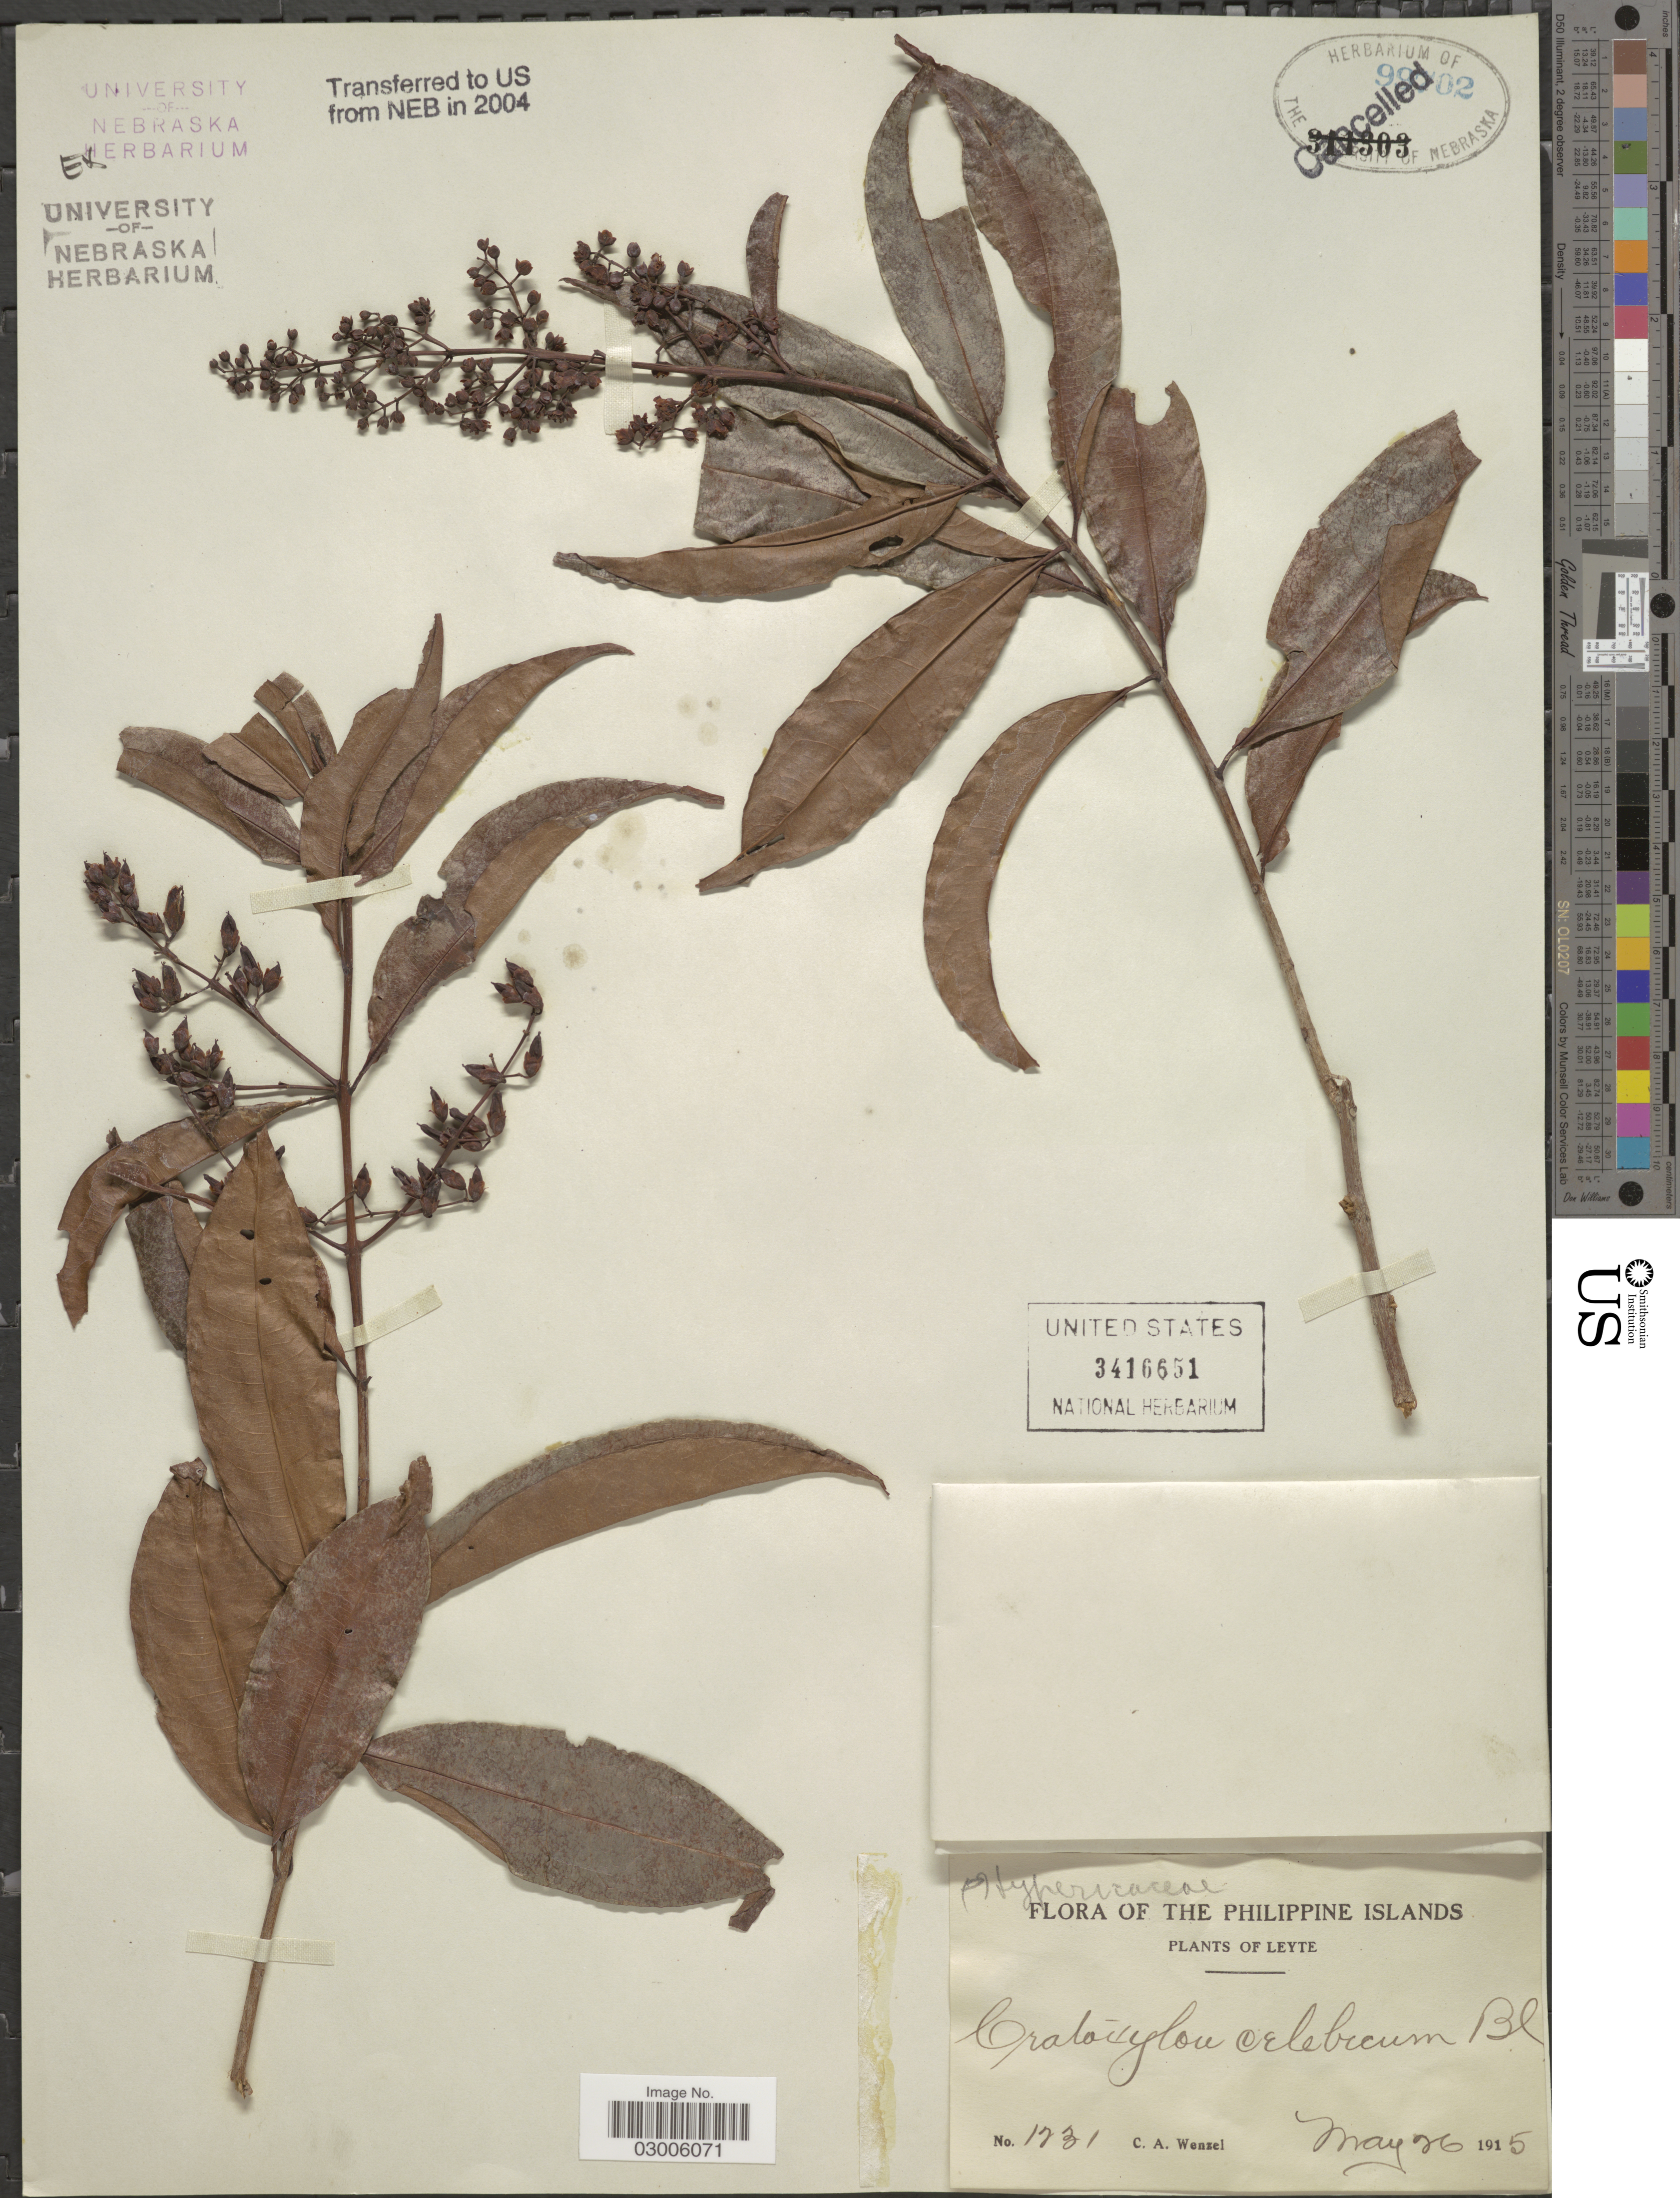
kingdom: Plantae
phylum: Tracheophyta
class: Magnoliopsida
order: Malpighiales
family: Hypericaceae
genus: Cratoxylum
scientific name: Cratoxylum celebicum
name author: Blume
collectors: C. Wenzel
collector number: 1231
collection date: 1915-05-26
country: Philippines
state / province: Eastern Visayas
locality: Leyte.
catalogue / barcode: US 3416651